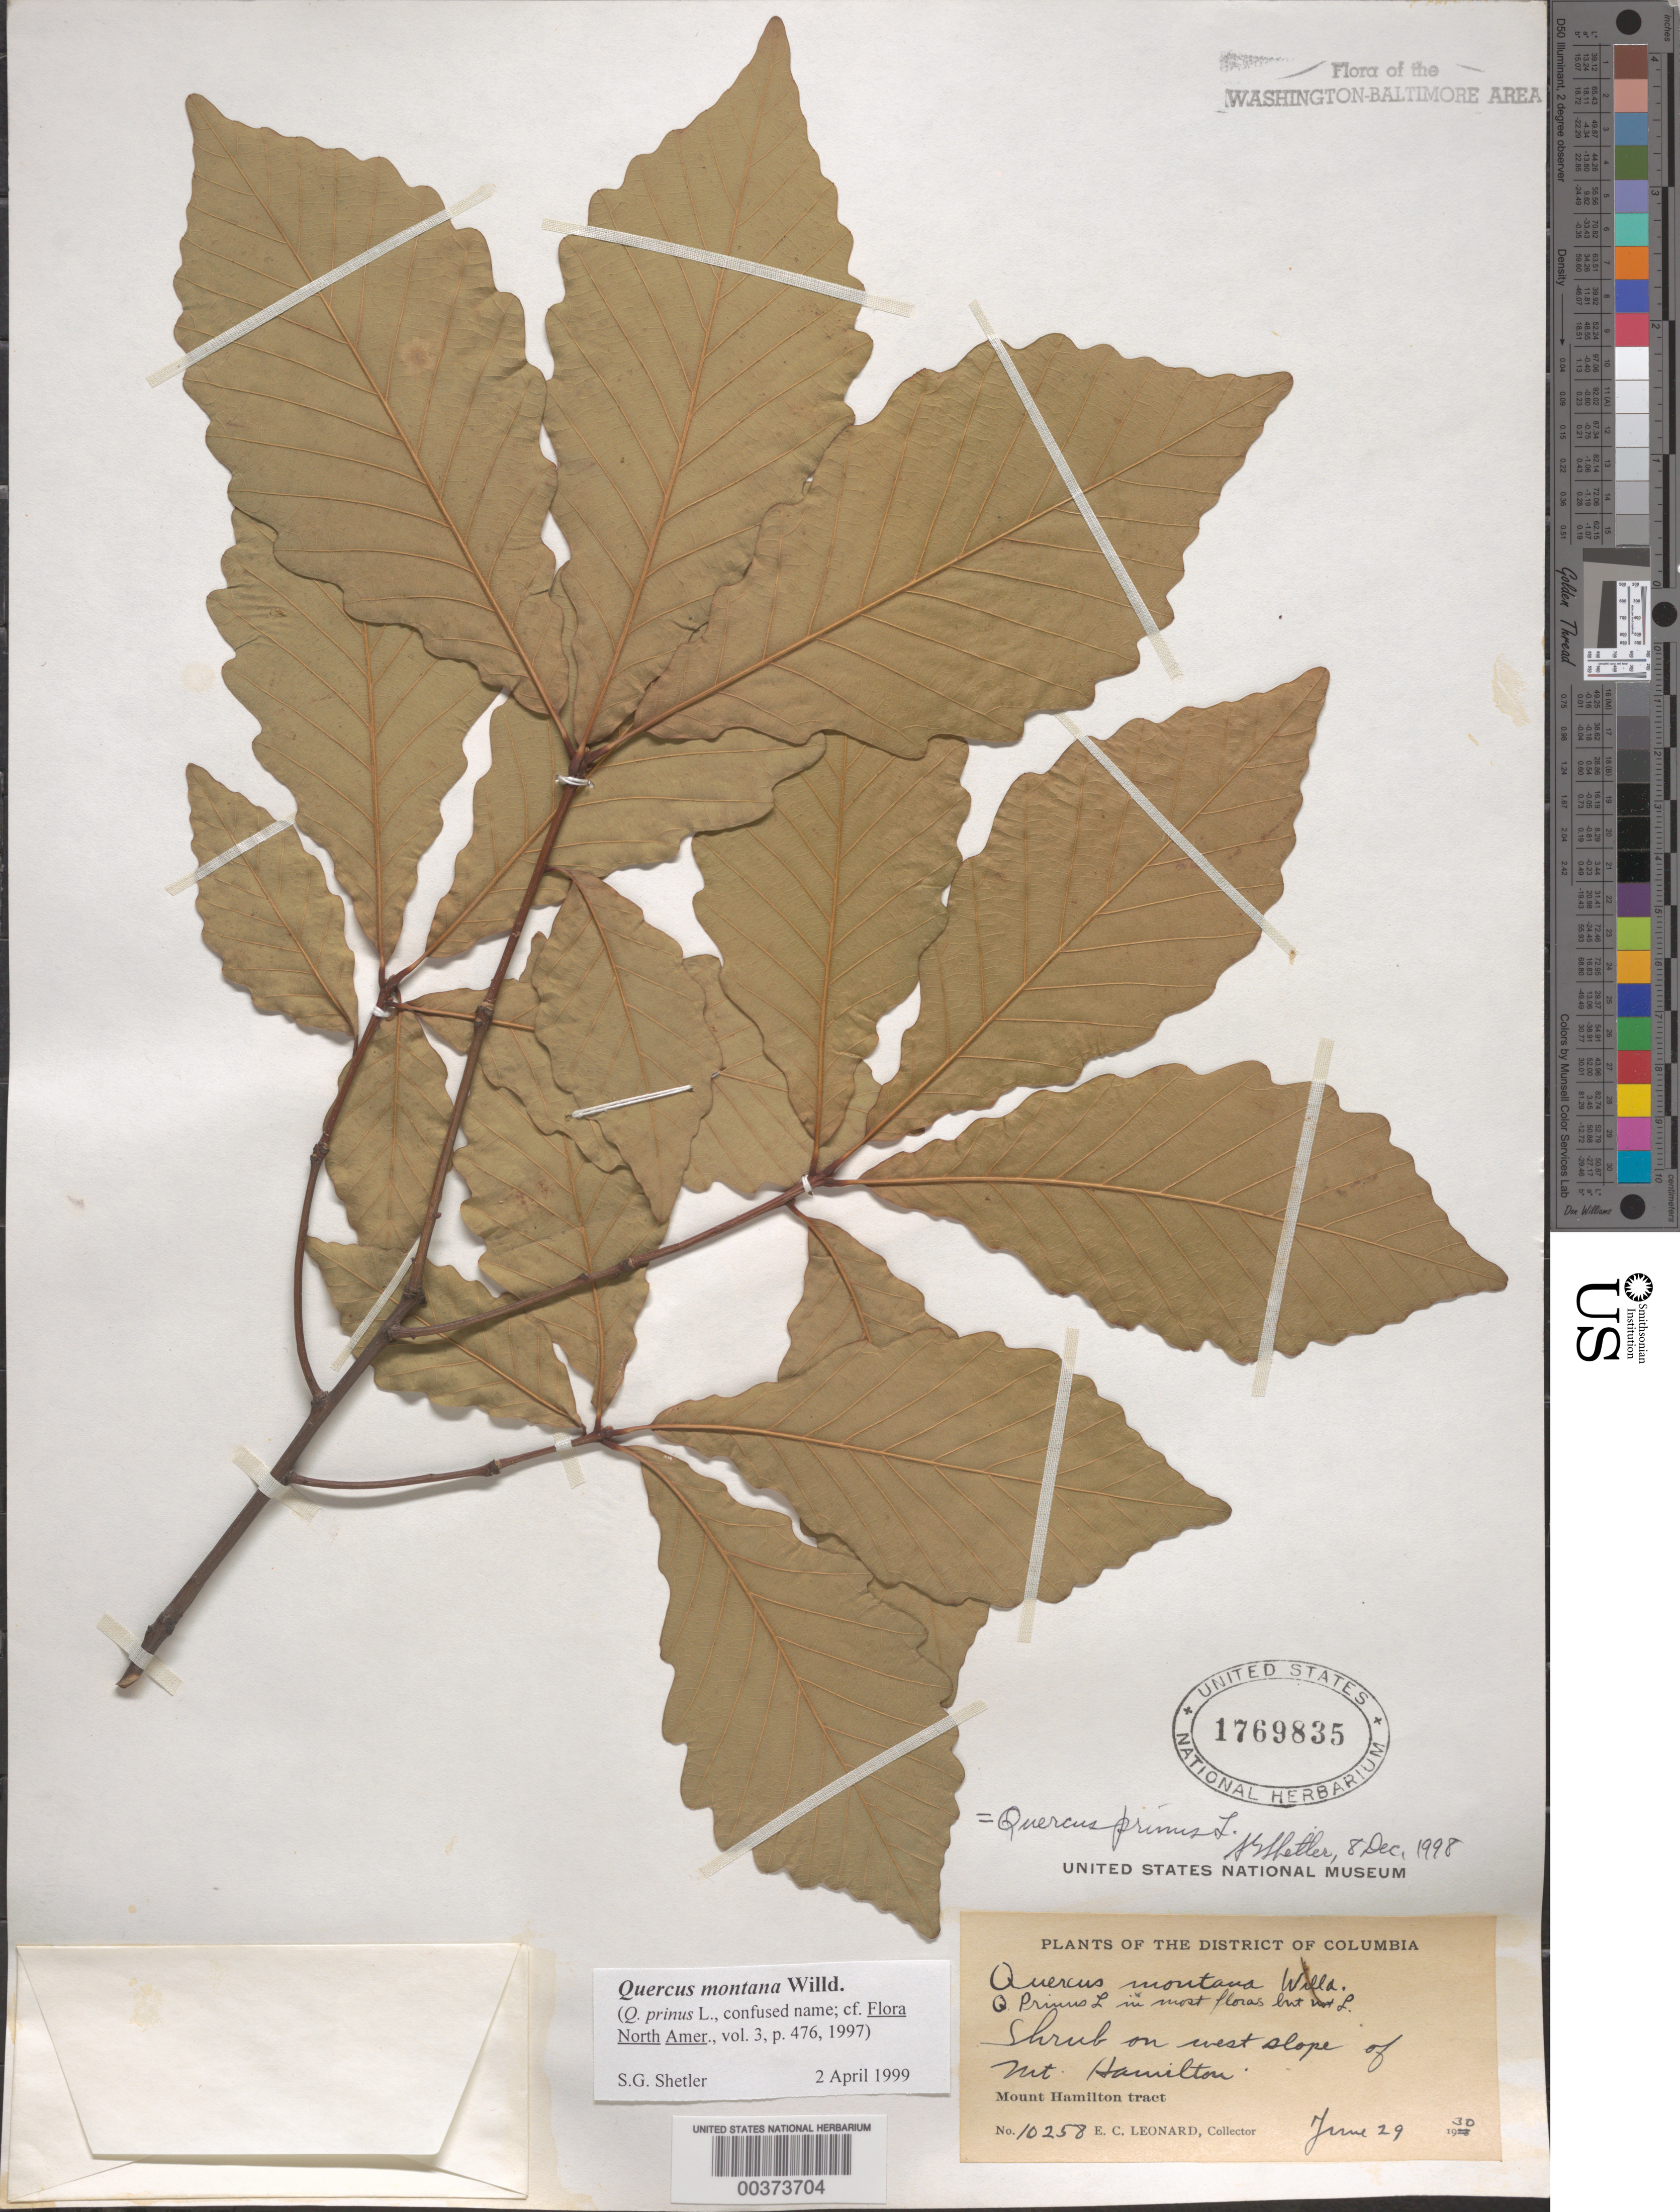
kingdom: Plantae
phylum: Tracheophyta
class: Magnoliopsida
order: Fagales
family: Fagaceae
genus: Quercus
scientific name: Quercus montana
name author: Willd.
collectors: E. C. Leonard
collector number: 10258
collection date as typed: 29 Jun 1930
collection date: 1930-06-29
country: United States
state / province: District of Columbia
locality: Mount Hamilton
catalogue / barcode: US 1769835